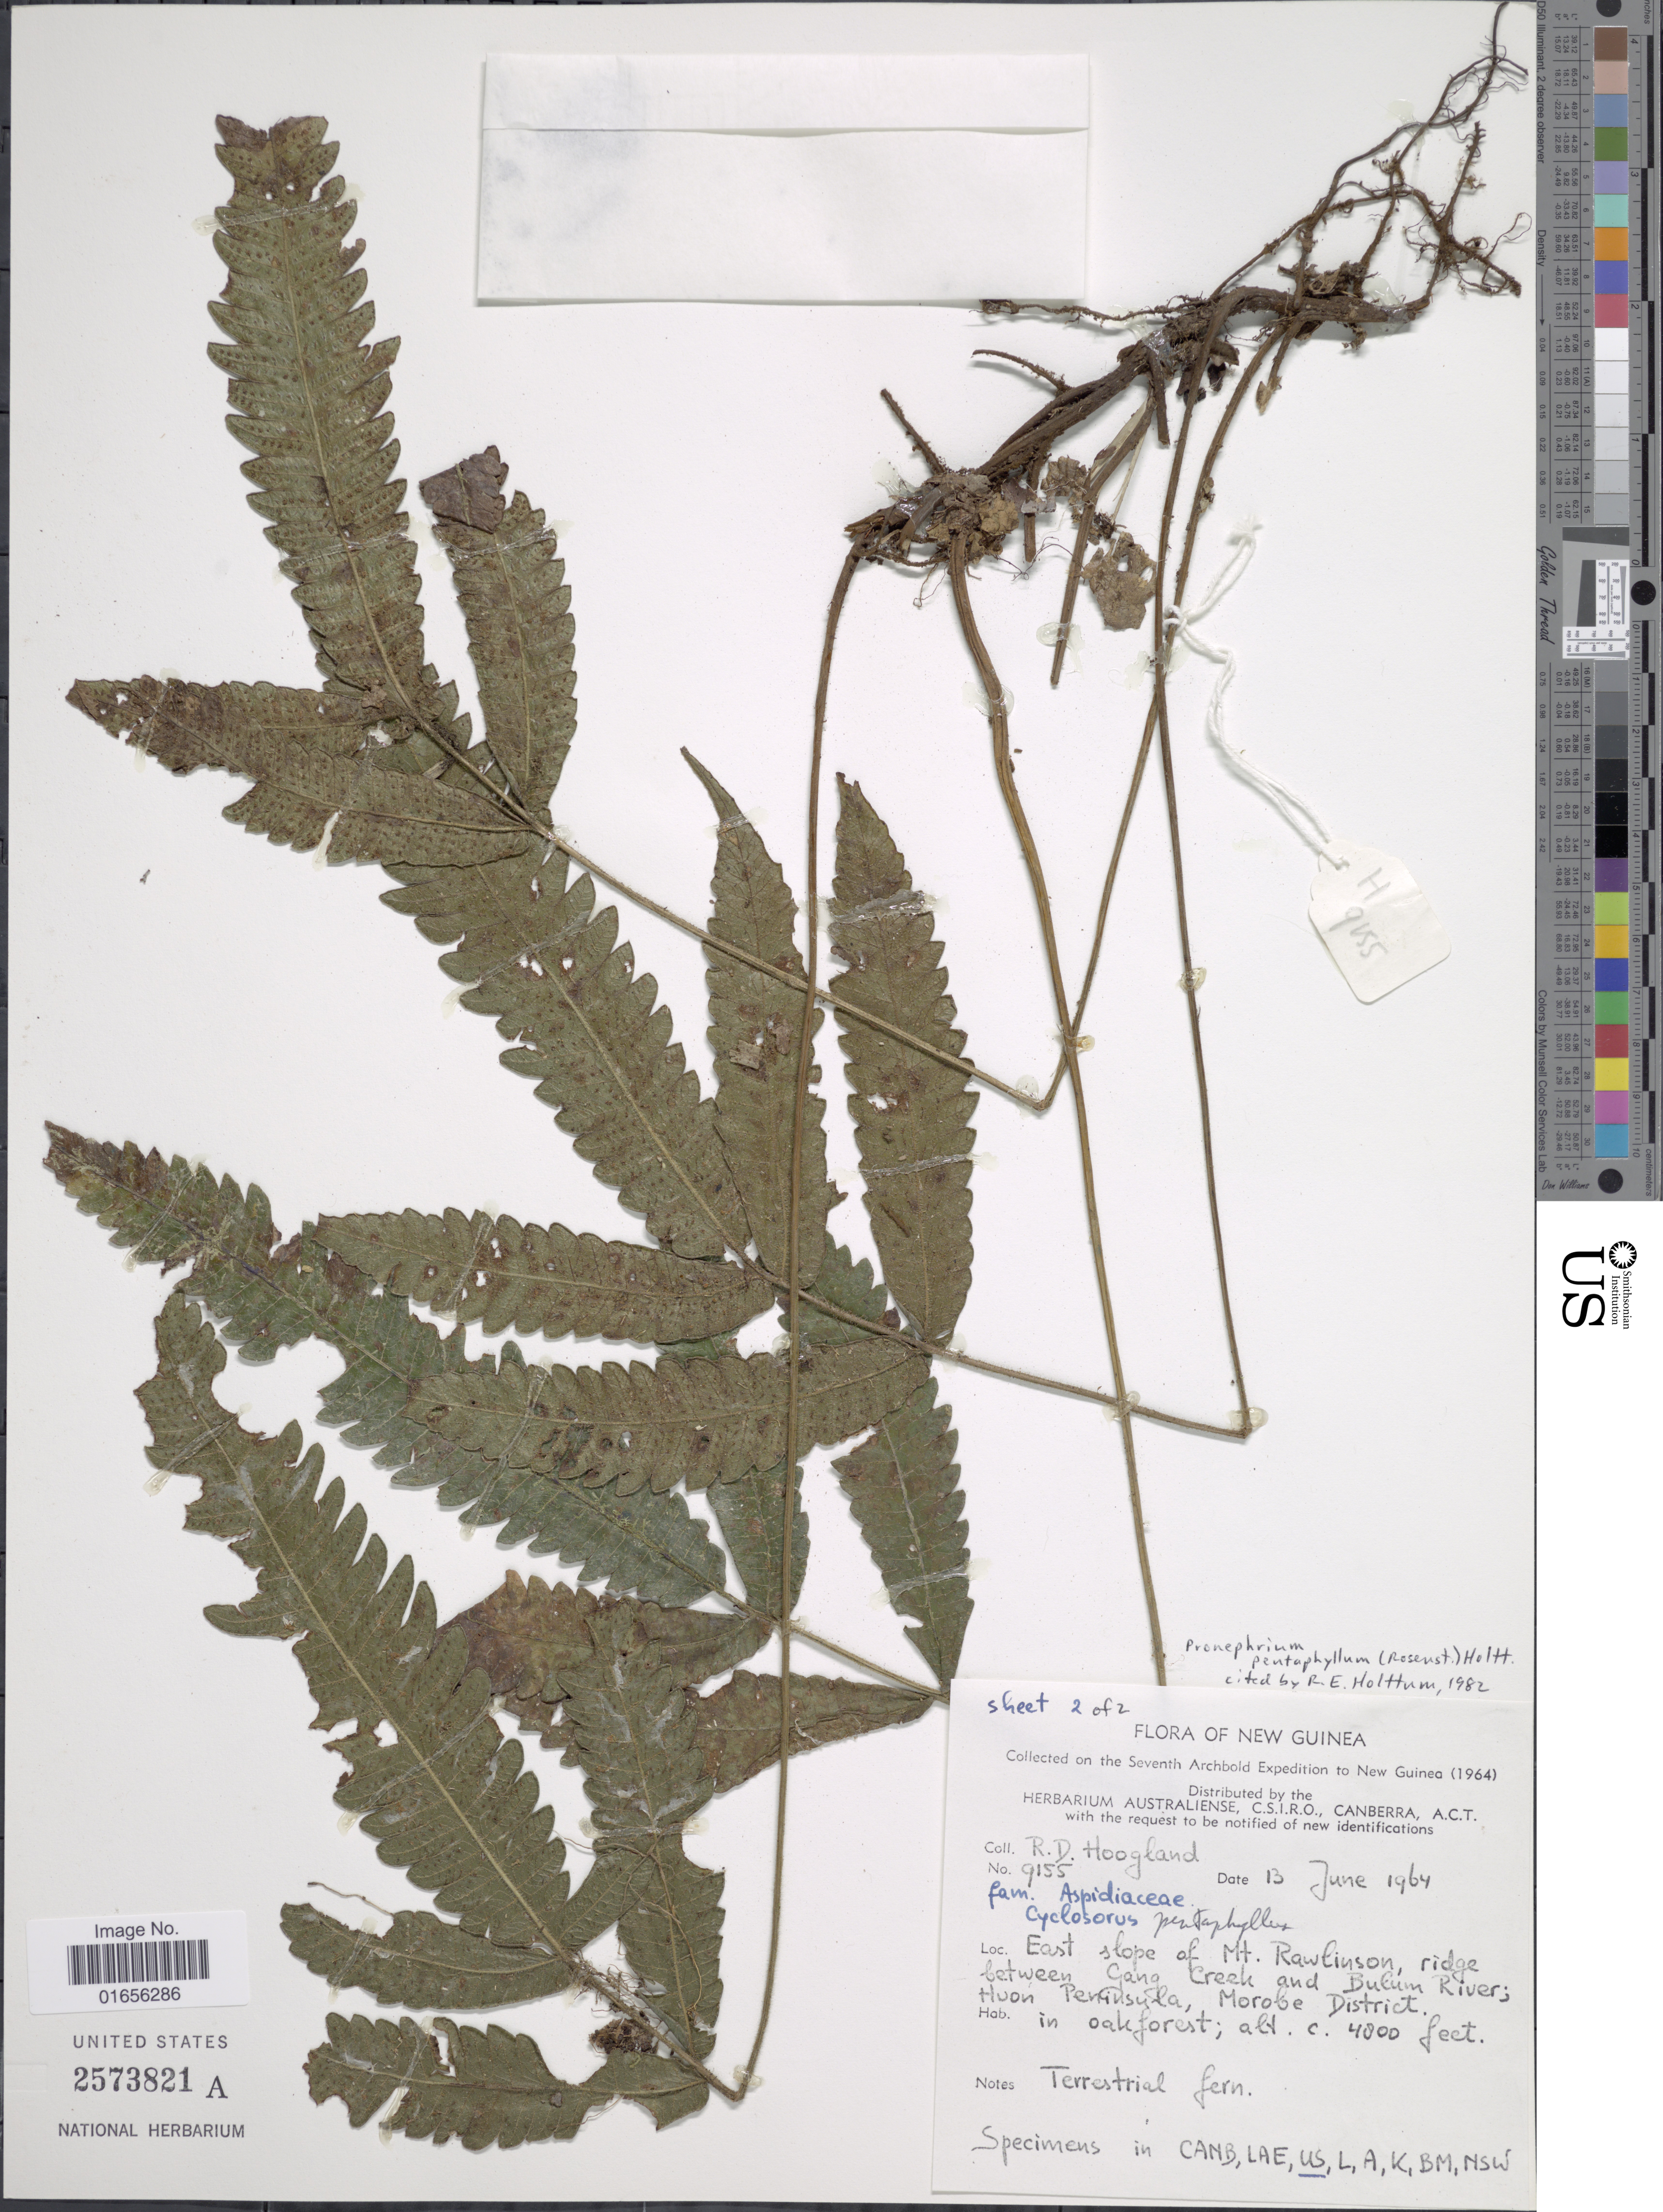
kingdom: Plantae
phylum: Tracheophyta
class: Polypodiopsida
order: Polypodiales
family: Thelypteridaceae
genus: Pronephrium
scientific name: Pronephrium pentaphyllum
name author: (Rosenst.) Holttum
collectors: R. D. Hoogland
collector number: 9155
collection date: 1964-06-13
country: Papua New Guinea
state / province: Morobe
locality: New Guinea, East slope of Mt. Rawlinson, ridge between Cang Creek and Bulum River, Huaon Peninsula, Morobe District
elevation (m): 1463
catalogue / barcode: US 2573821A